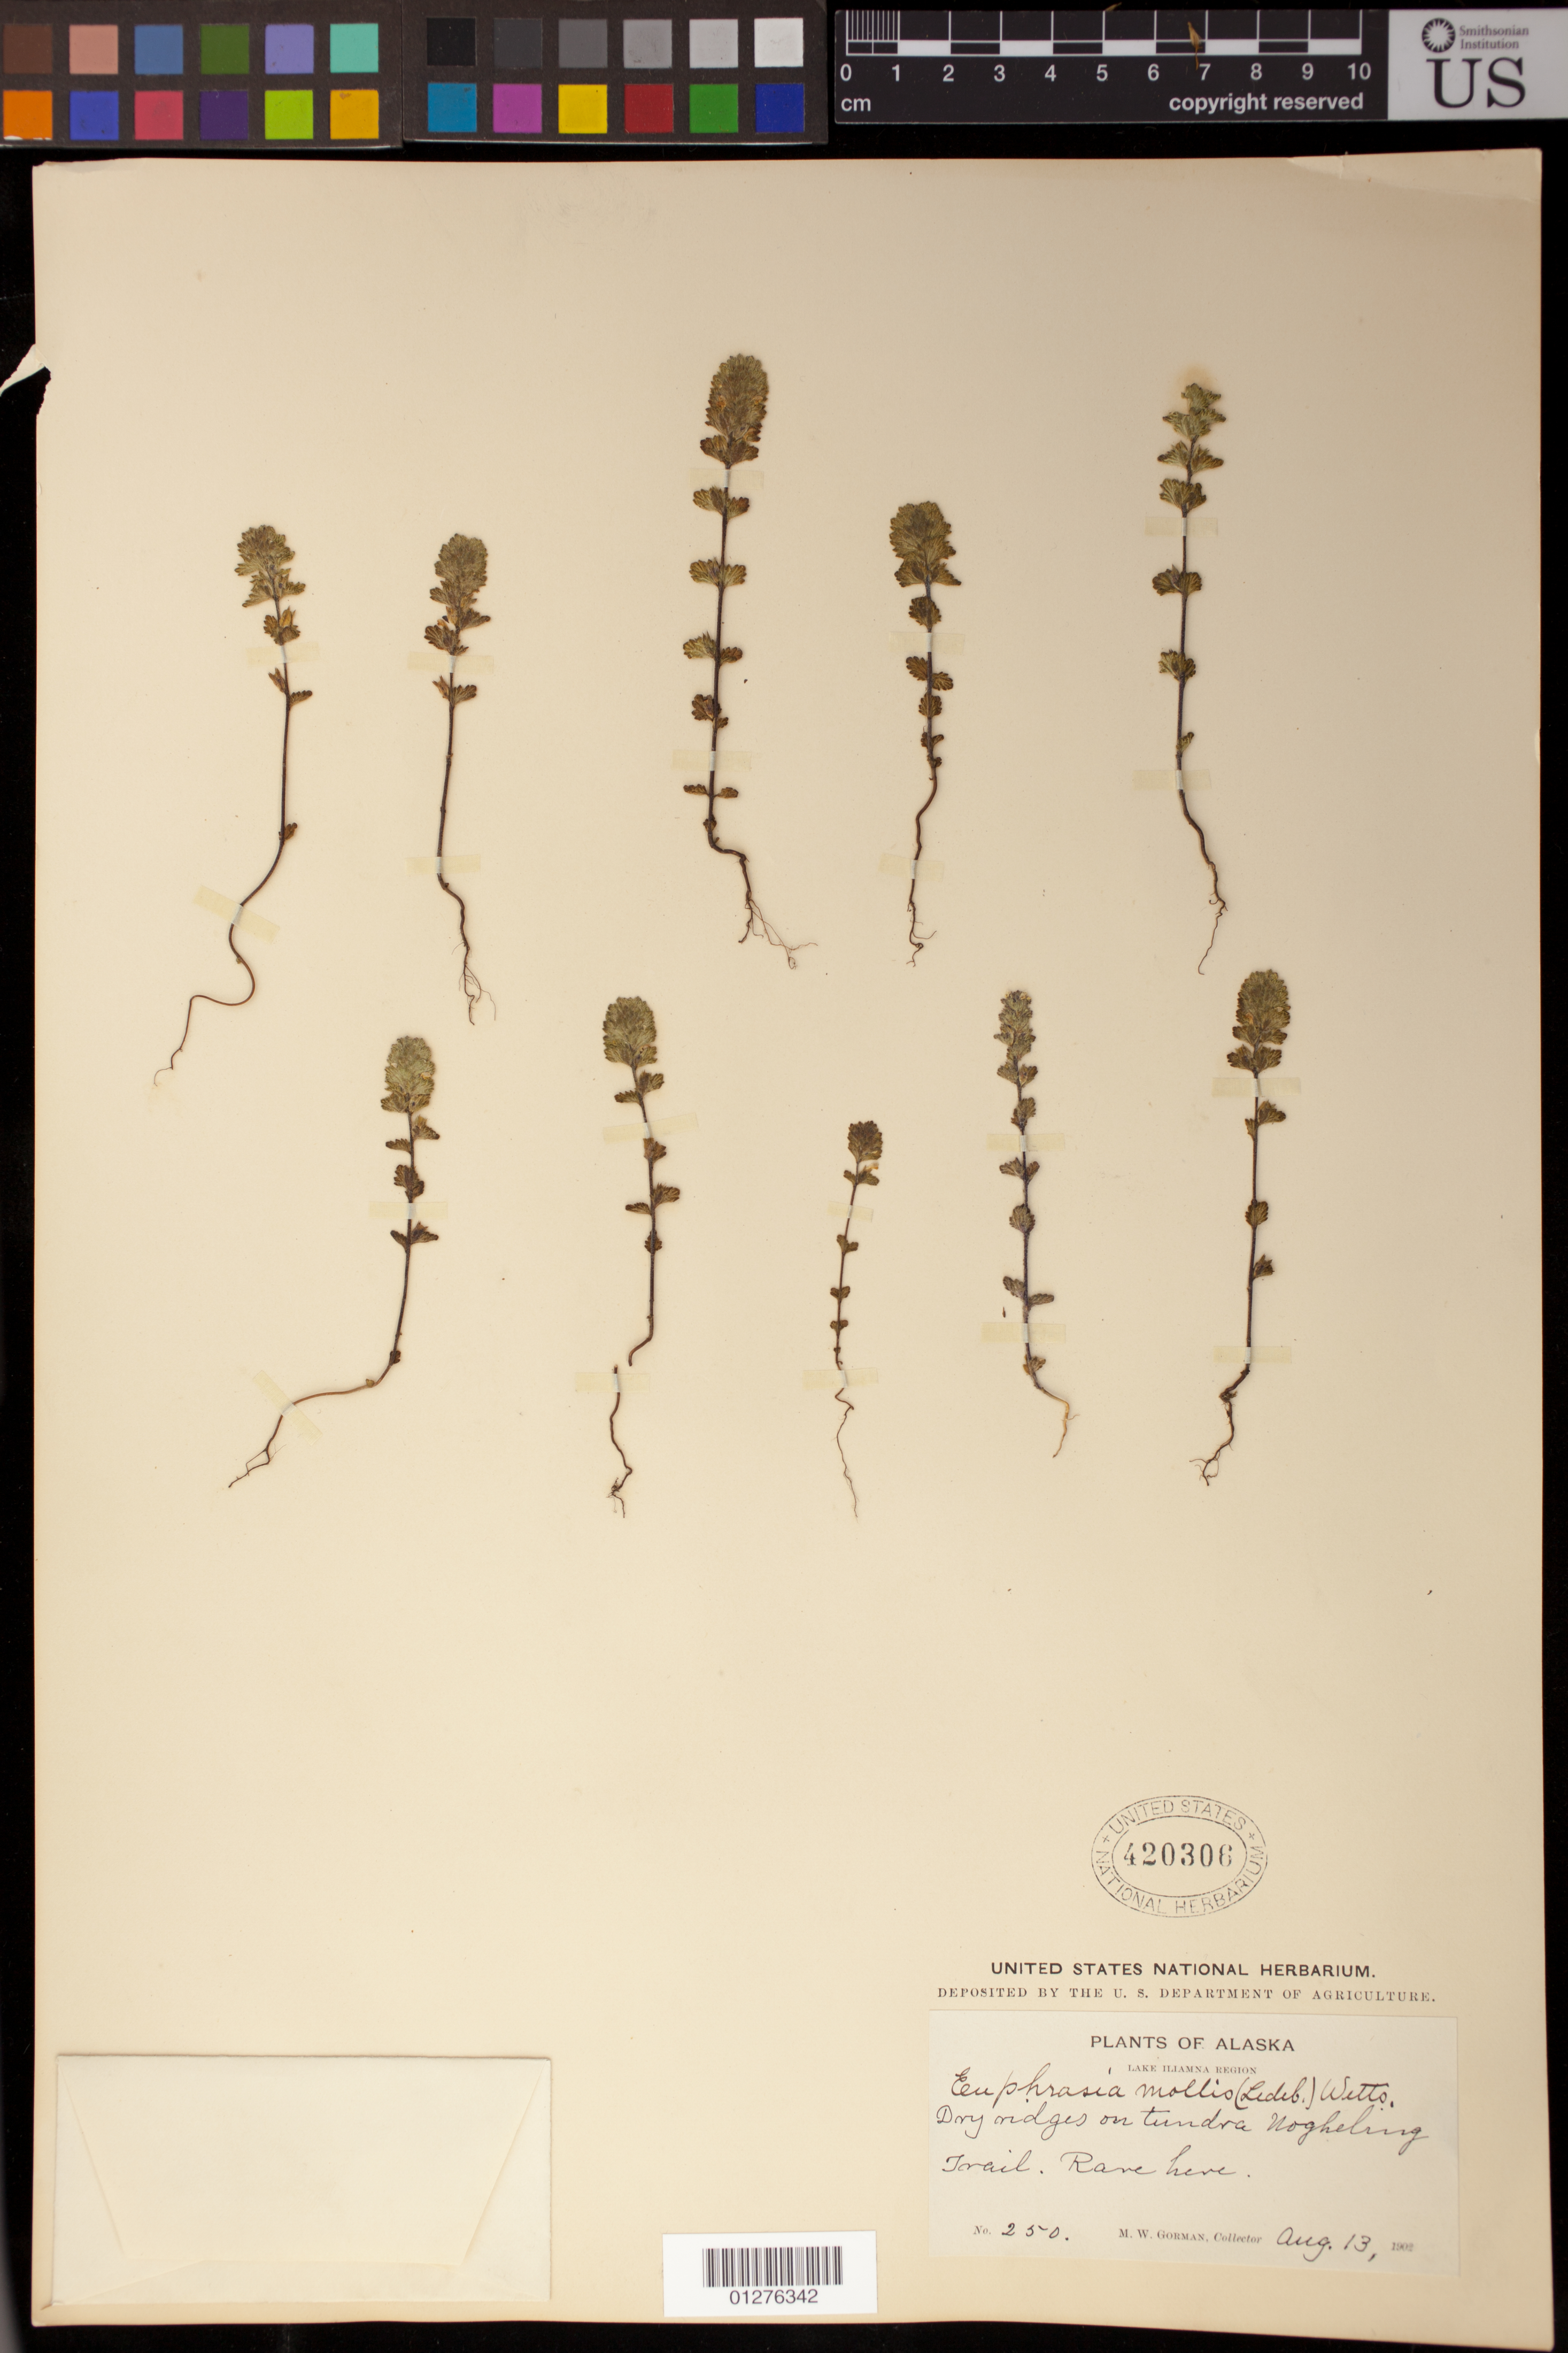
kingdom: Plantae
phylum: Tracheophyta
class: Magnoliopsida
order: Lamiales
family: Orobanchaceae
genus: Euphrasia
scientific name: Euphrasia mollis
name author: (Ledeb.) Wettst.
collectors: M. W. Gorman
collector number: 250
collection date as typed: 13 Aug 1902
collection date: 1902-08-13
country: United States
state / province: Alaska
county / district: Lake And Peninsula Borough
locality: Nogheling Trail, Lake Iliamna Region.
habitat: Dry ridges on tundra.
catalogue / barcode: US 420306